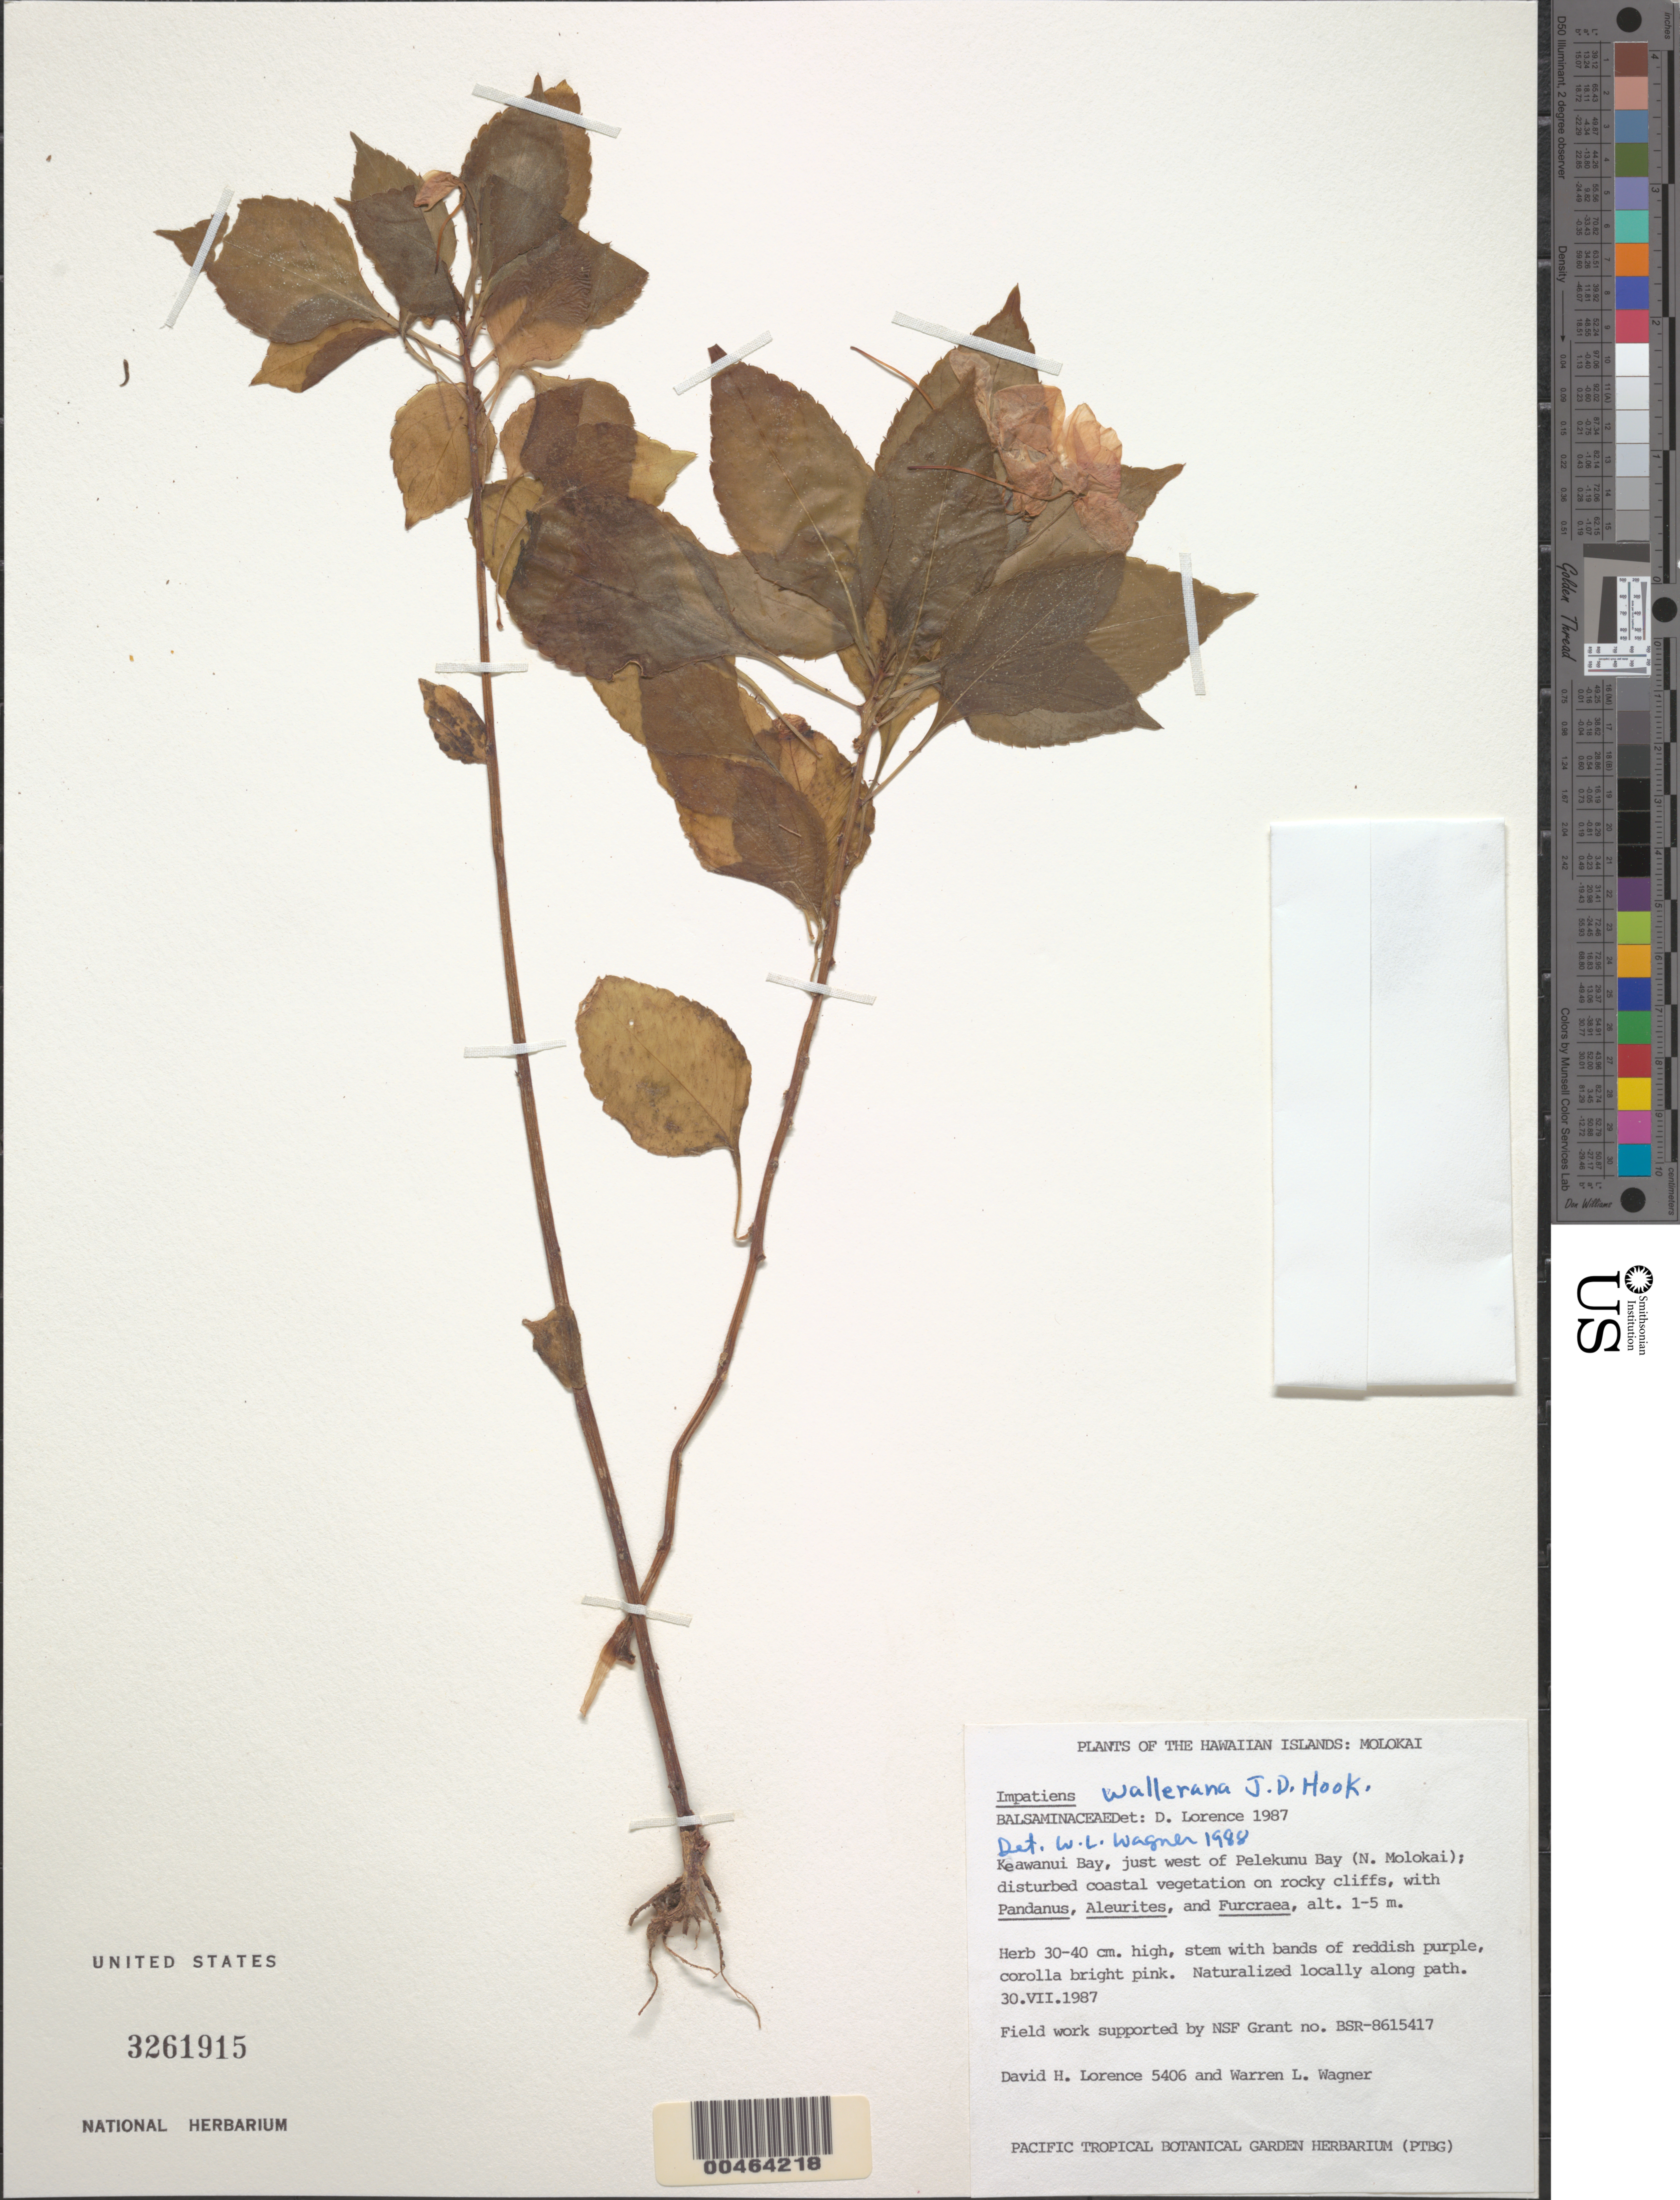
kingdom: Plantae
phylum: Tracheophyta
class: Magnoliopsida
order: Ericales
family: Balsaminaceae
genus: Impatiens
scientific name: Impatiens walleriana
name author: Hook. f.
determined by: Lorence, D. L.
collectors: D. Lorence & W. L. Wagner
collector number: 5406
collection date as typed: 30 Jul 1987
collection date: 1987-07-30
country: United States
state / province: Hawaii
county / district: Maui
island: Moloka'i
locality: Keawanui Bay, just west of Pelekunu Bay (N. Molokai). Naturalized locally along path.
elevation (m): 1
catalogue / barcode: US 3261915